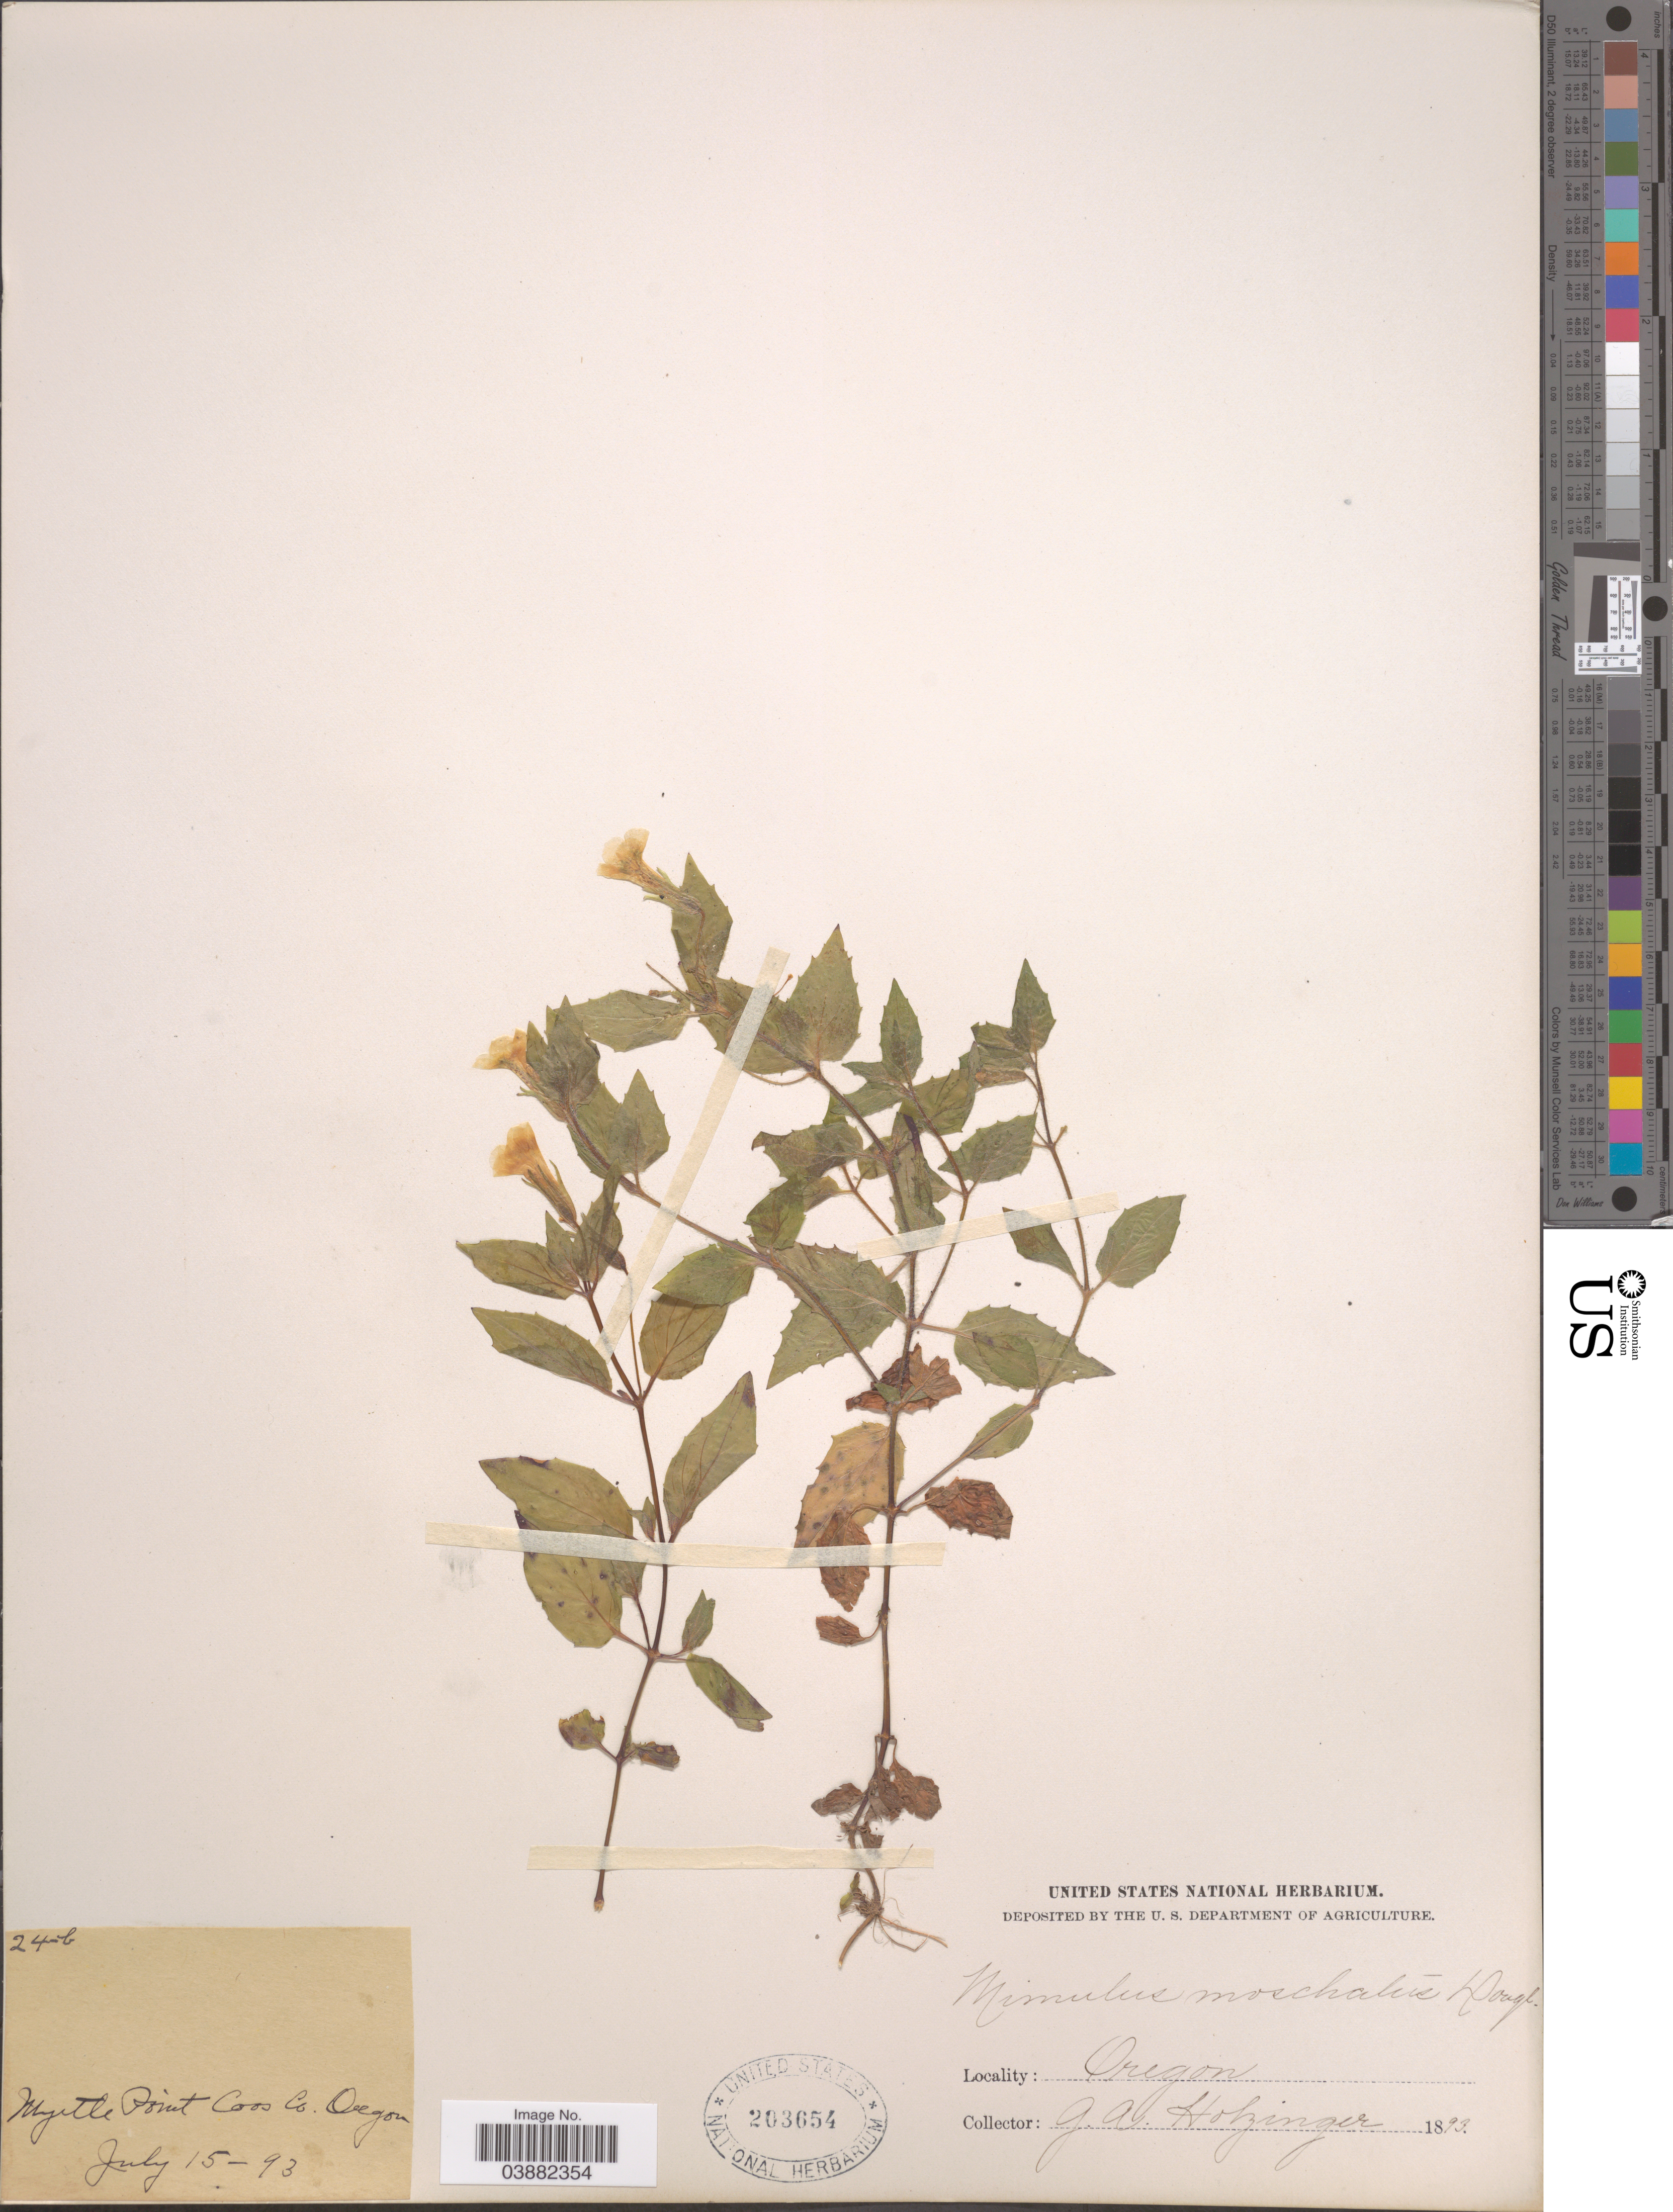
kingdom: Plantae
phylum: Tracheophyta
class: Magnoliopsida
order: Lamiales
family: Phrymaceae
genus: Mimulus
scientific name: Mimulus moschatus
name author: Douglas ex Lindl.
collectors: G. A. Holzinger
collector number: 24-b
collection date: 1893-07-15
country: United States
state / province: Oregon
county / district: Coos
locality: Myette Point Coos Co.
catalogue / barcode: US 203654